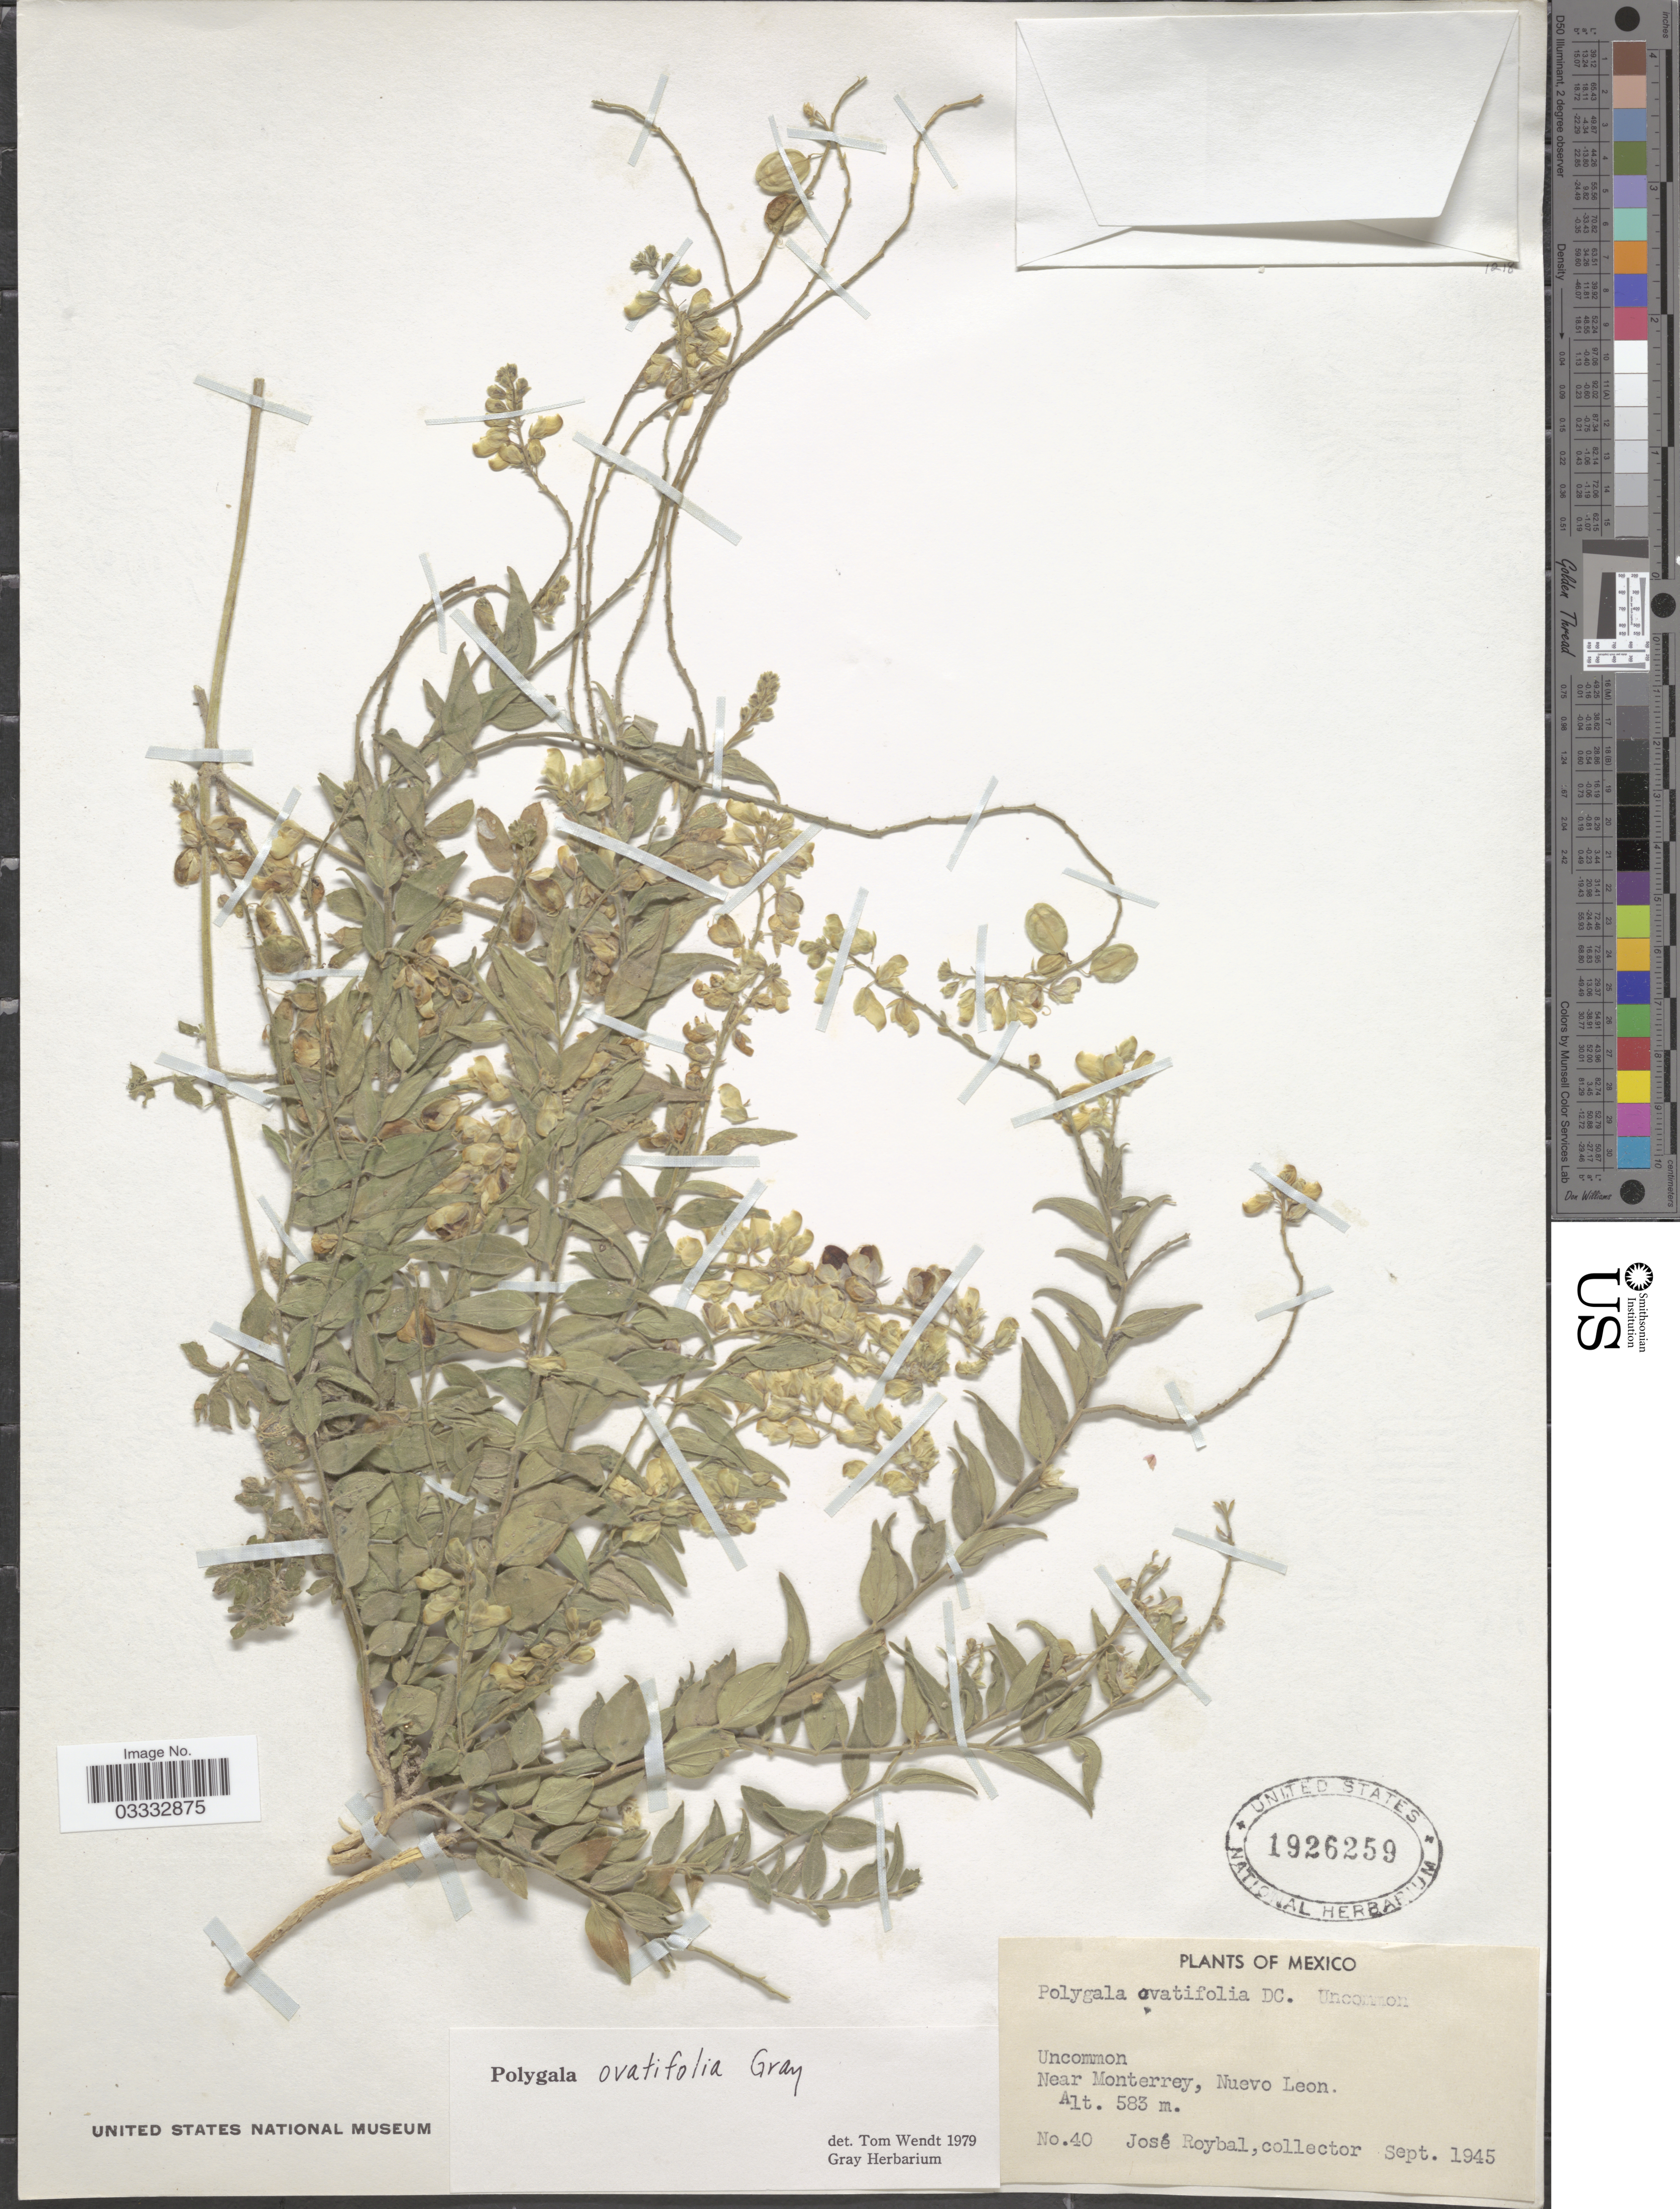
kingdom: Plantae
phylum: Tracheophyta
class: Magnoliopsida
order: Fabales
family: Polygalaceae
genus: Hebecarpa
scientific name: Hebecarpa ovatifolia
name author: (A. Gray) J.R. Abbott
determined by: Strong, Mark T., (BOT), Smithsonian Institution - National Museum of Natural History (UNITED STATES)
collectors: J. Roybal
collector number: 40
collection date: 1945-09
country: Mexico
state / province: Nuevo León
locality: Near Monterrey.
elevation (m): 583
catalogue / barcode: US 1926259